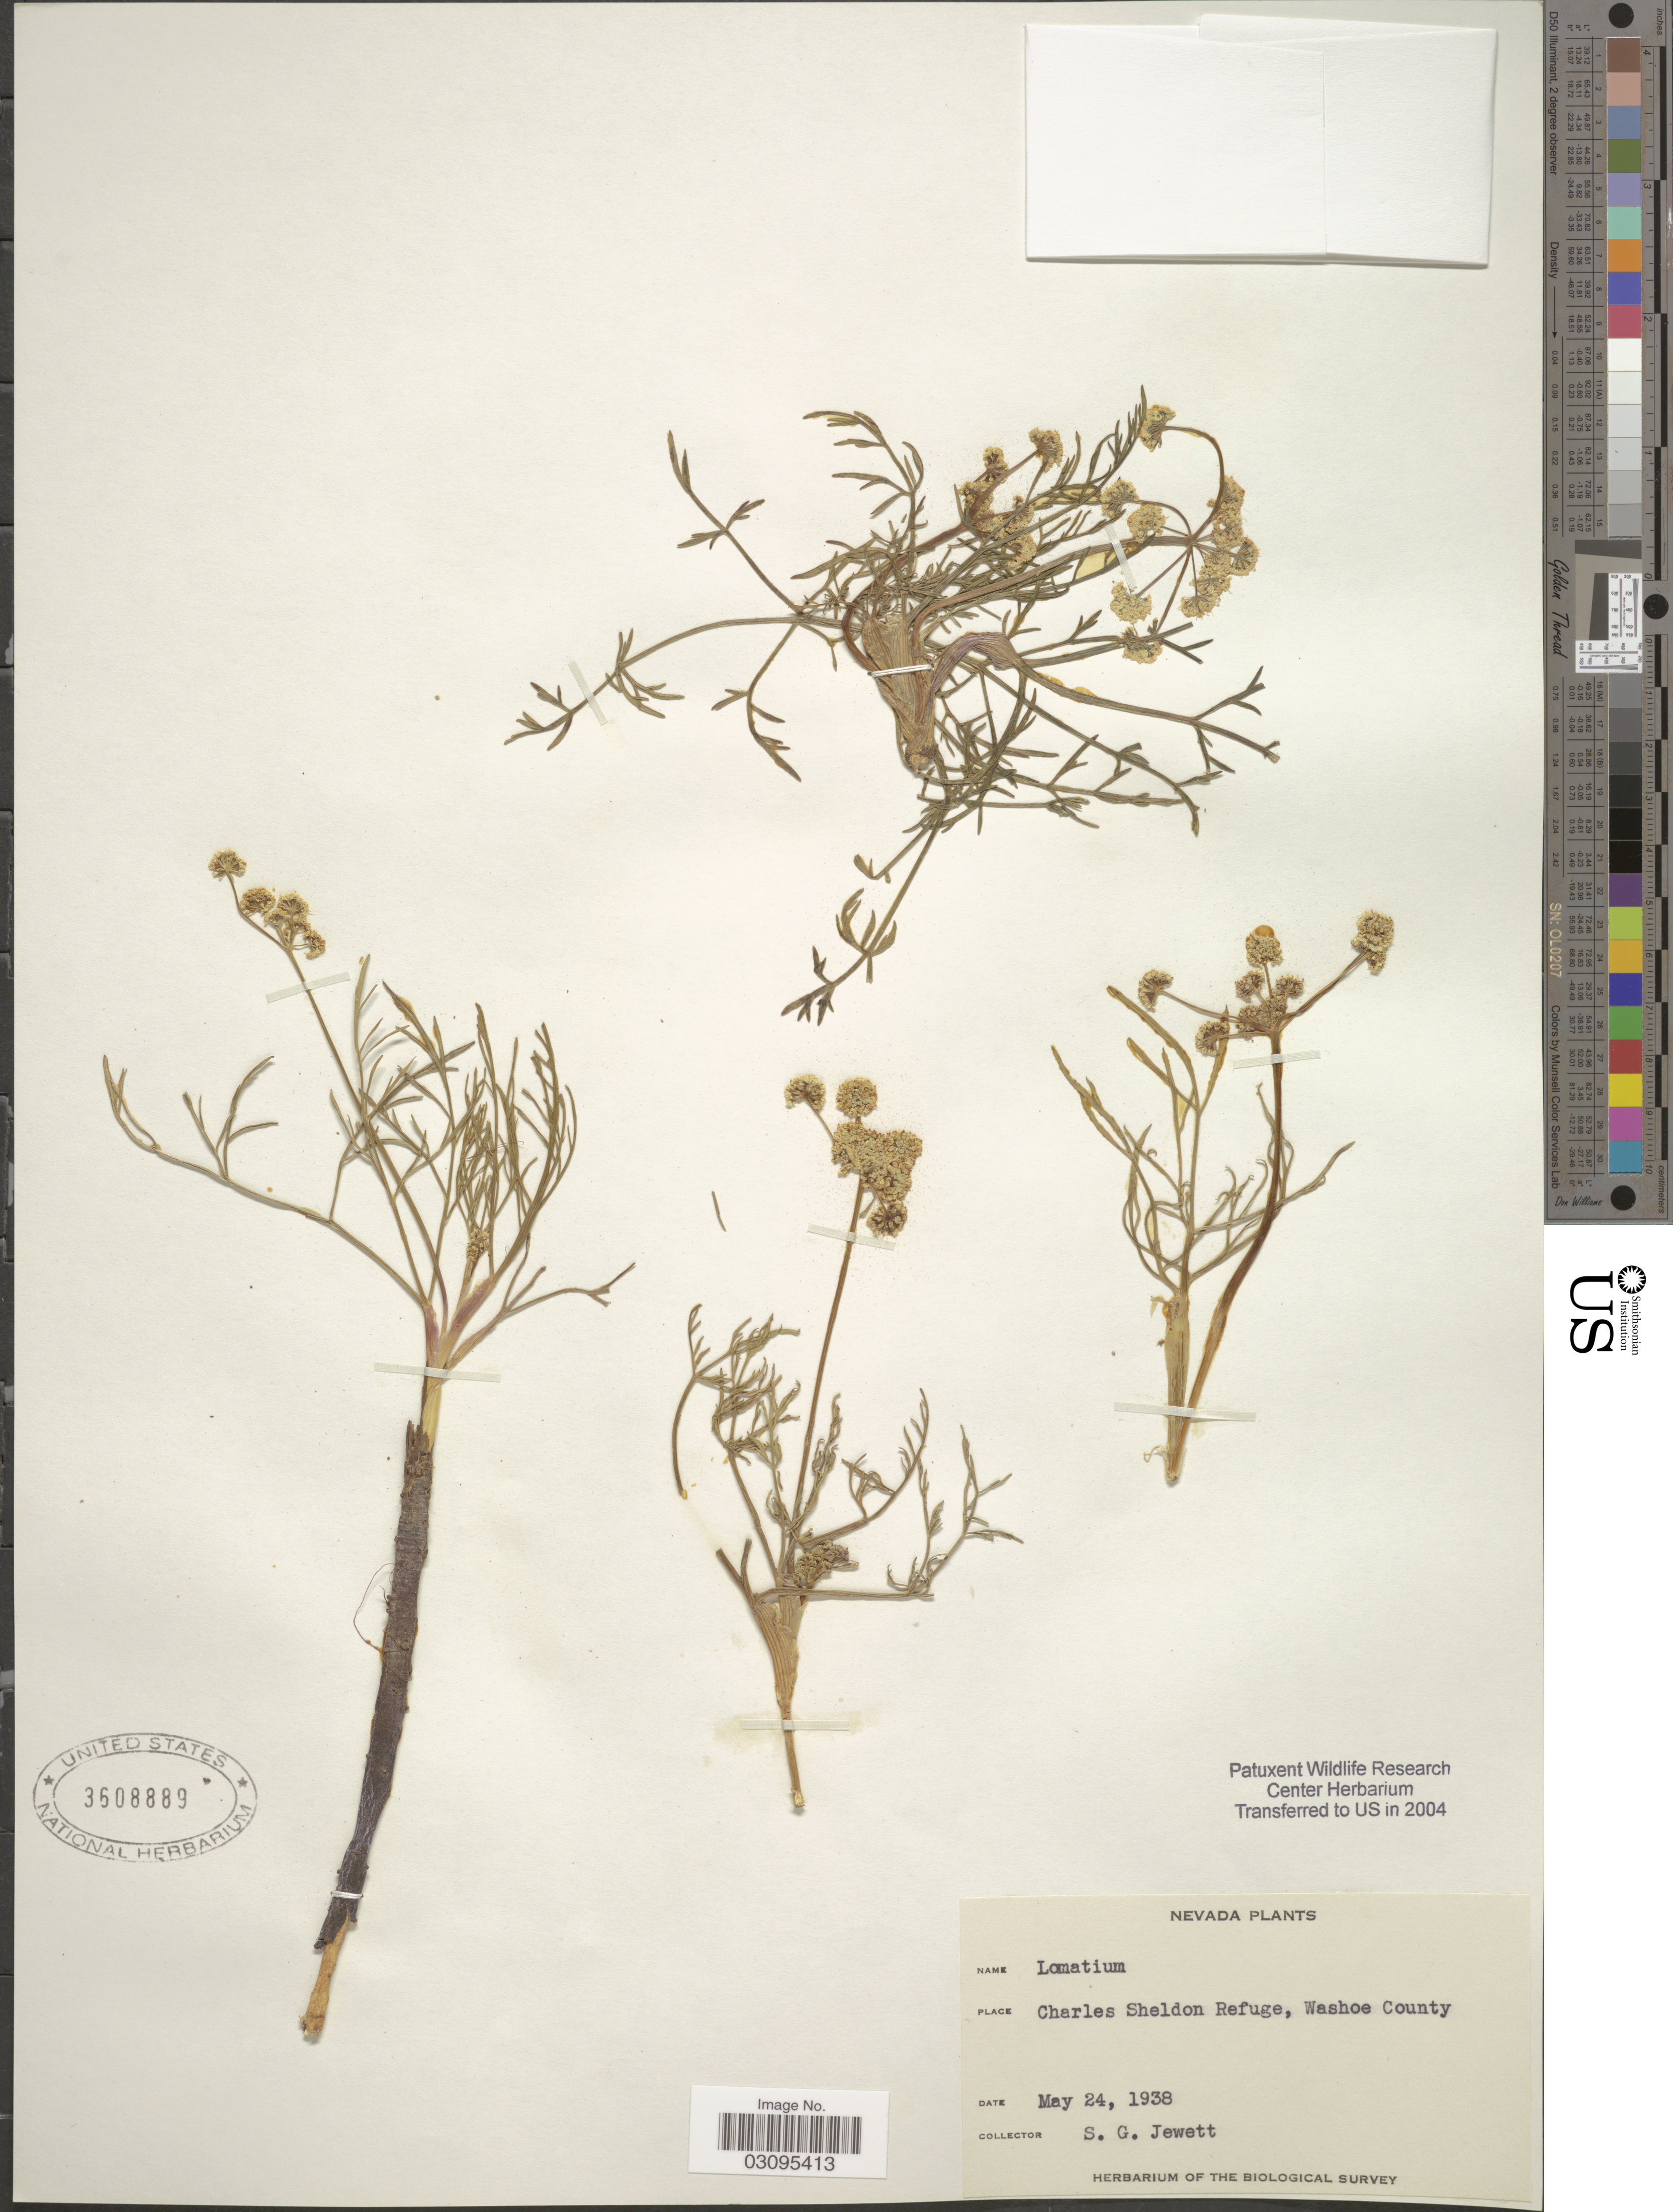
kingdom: Plantae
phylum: Tracheophyta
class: Magnoliopsida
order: Apiales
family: Apiaceae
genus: Lomatium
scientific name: Lomatium sp.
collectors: S. Jewett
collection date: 1938-05-24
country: United States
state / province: Nevada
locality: Charles Sheldon Refuge, Washoe County.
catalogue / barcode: US 3608889